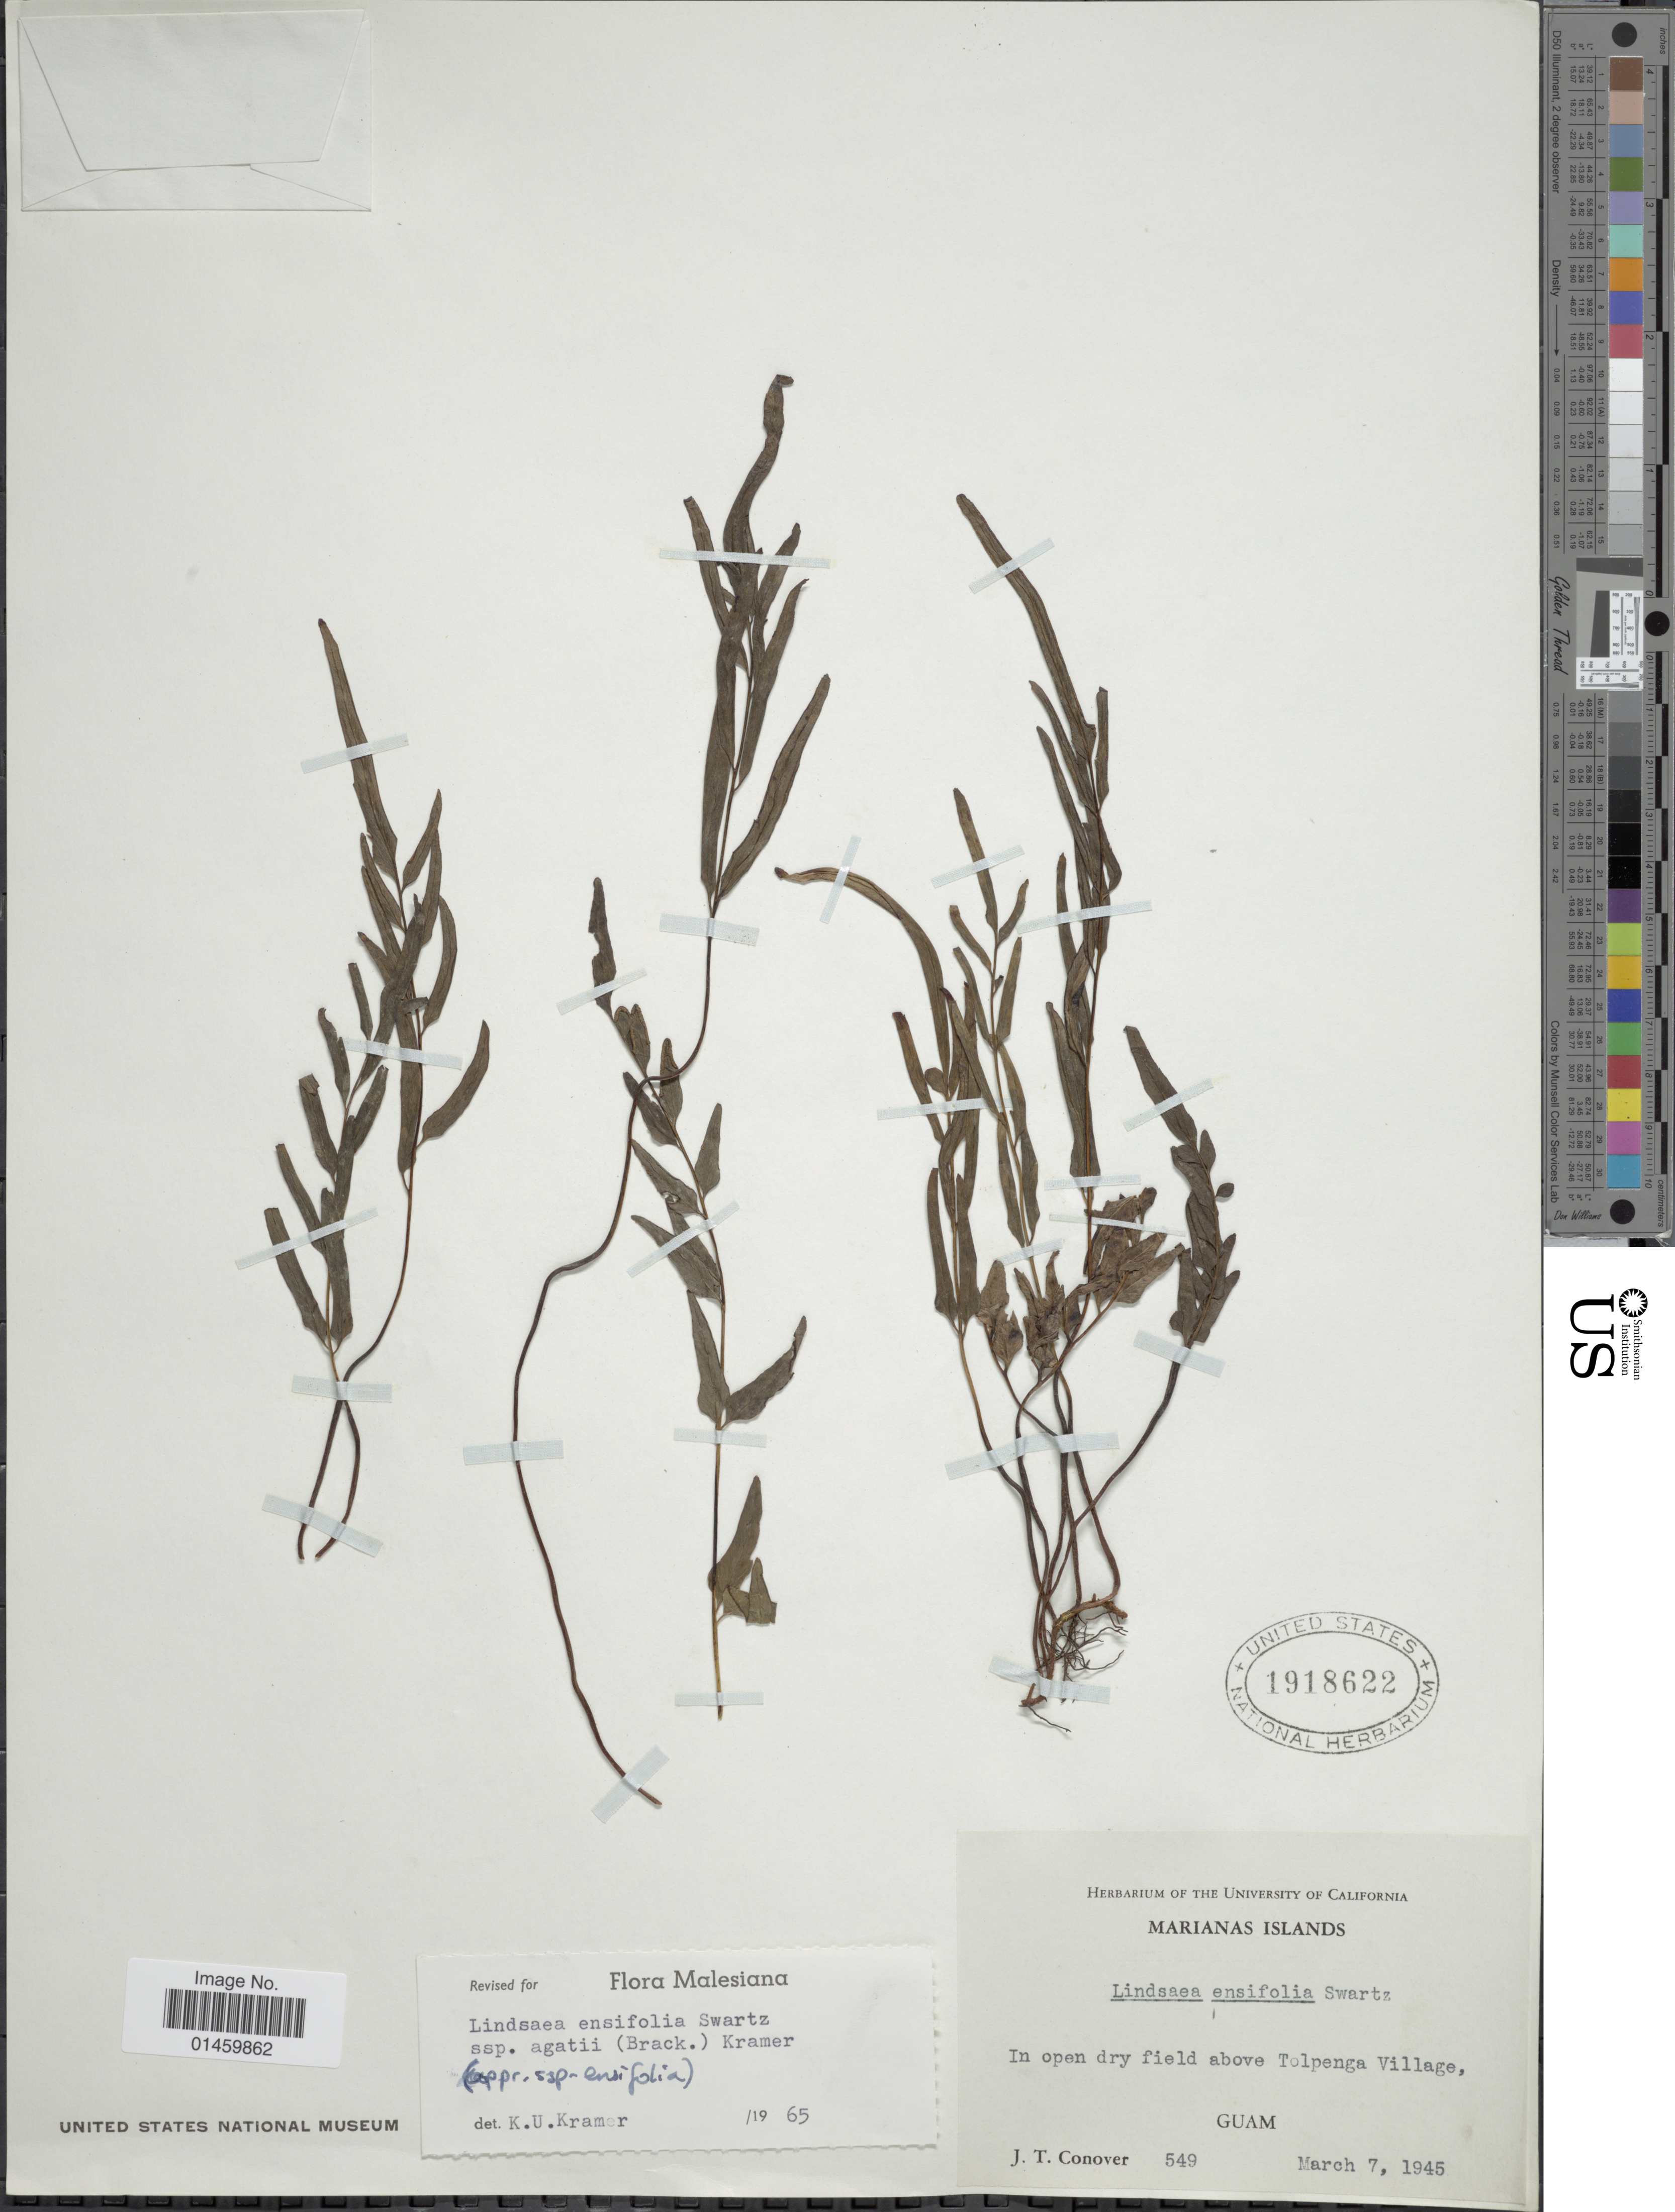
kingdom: Plantae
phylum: Tracheophyta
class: Polypodiopsida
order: Polypodiales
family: Lindsaeaceae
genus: Lindsaea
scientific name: Lindsaea ensifolia subsp. agatii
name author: (Brack.) K.U. Kramer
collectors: J. T. Conover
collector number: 549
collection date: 1945-03-07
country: Guam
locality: Marianas Islands. In open dry field above Tolpenga Village.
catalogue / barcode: US 1918622